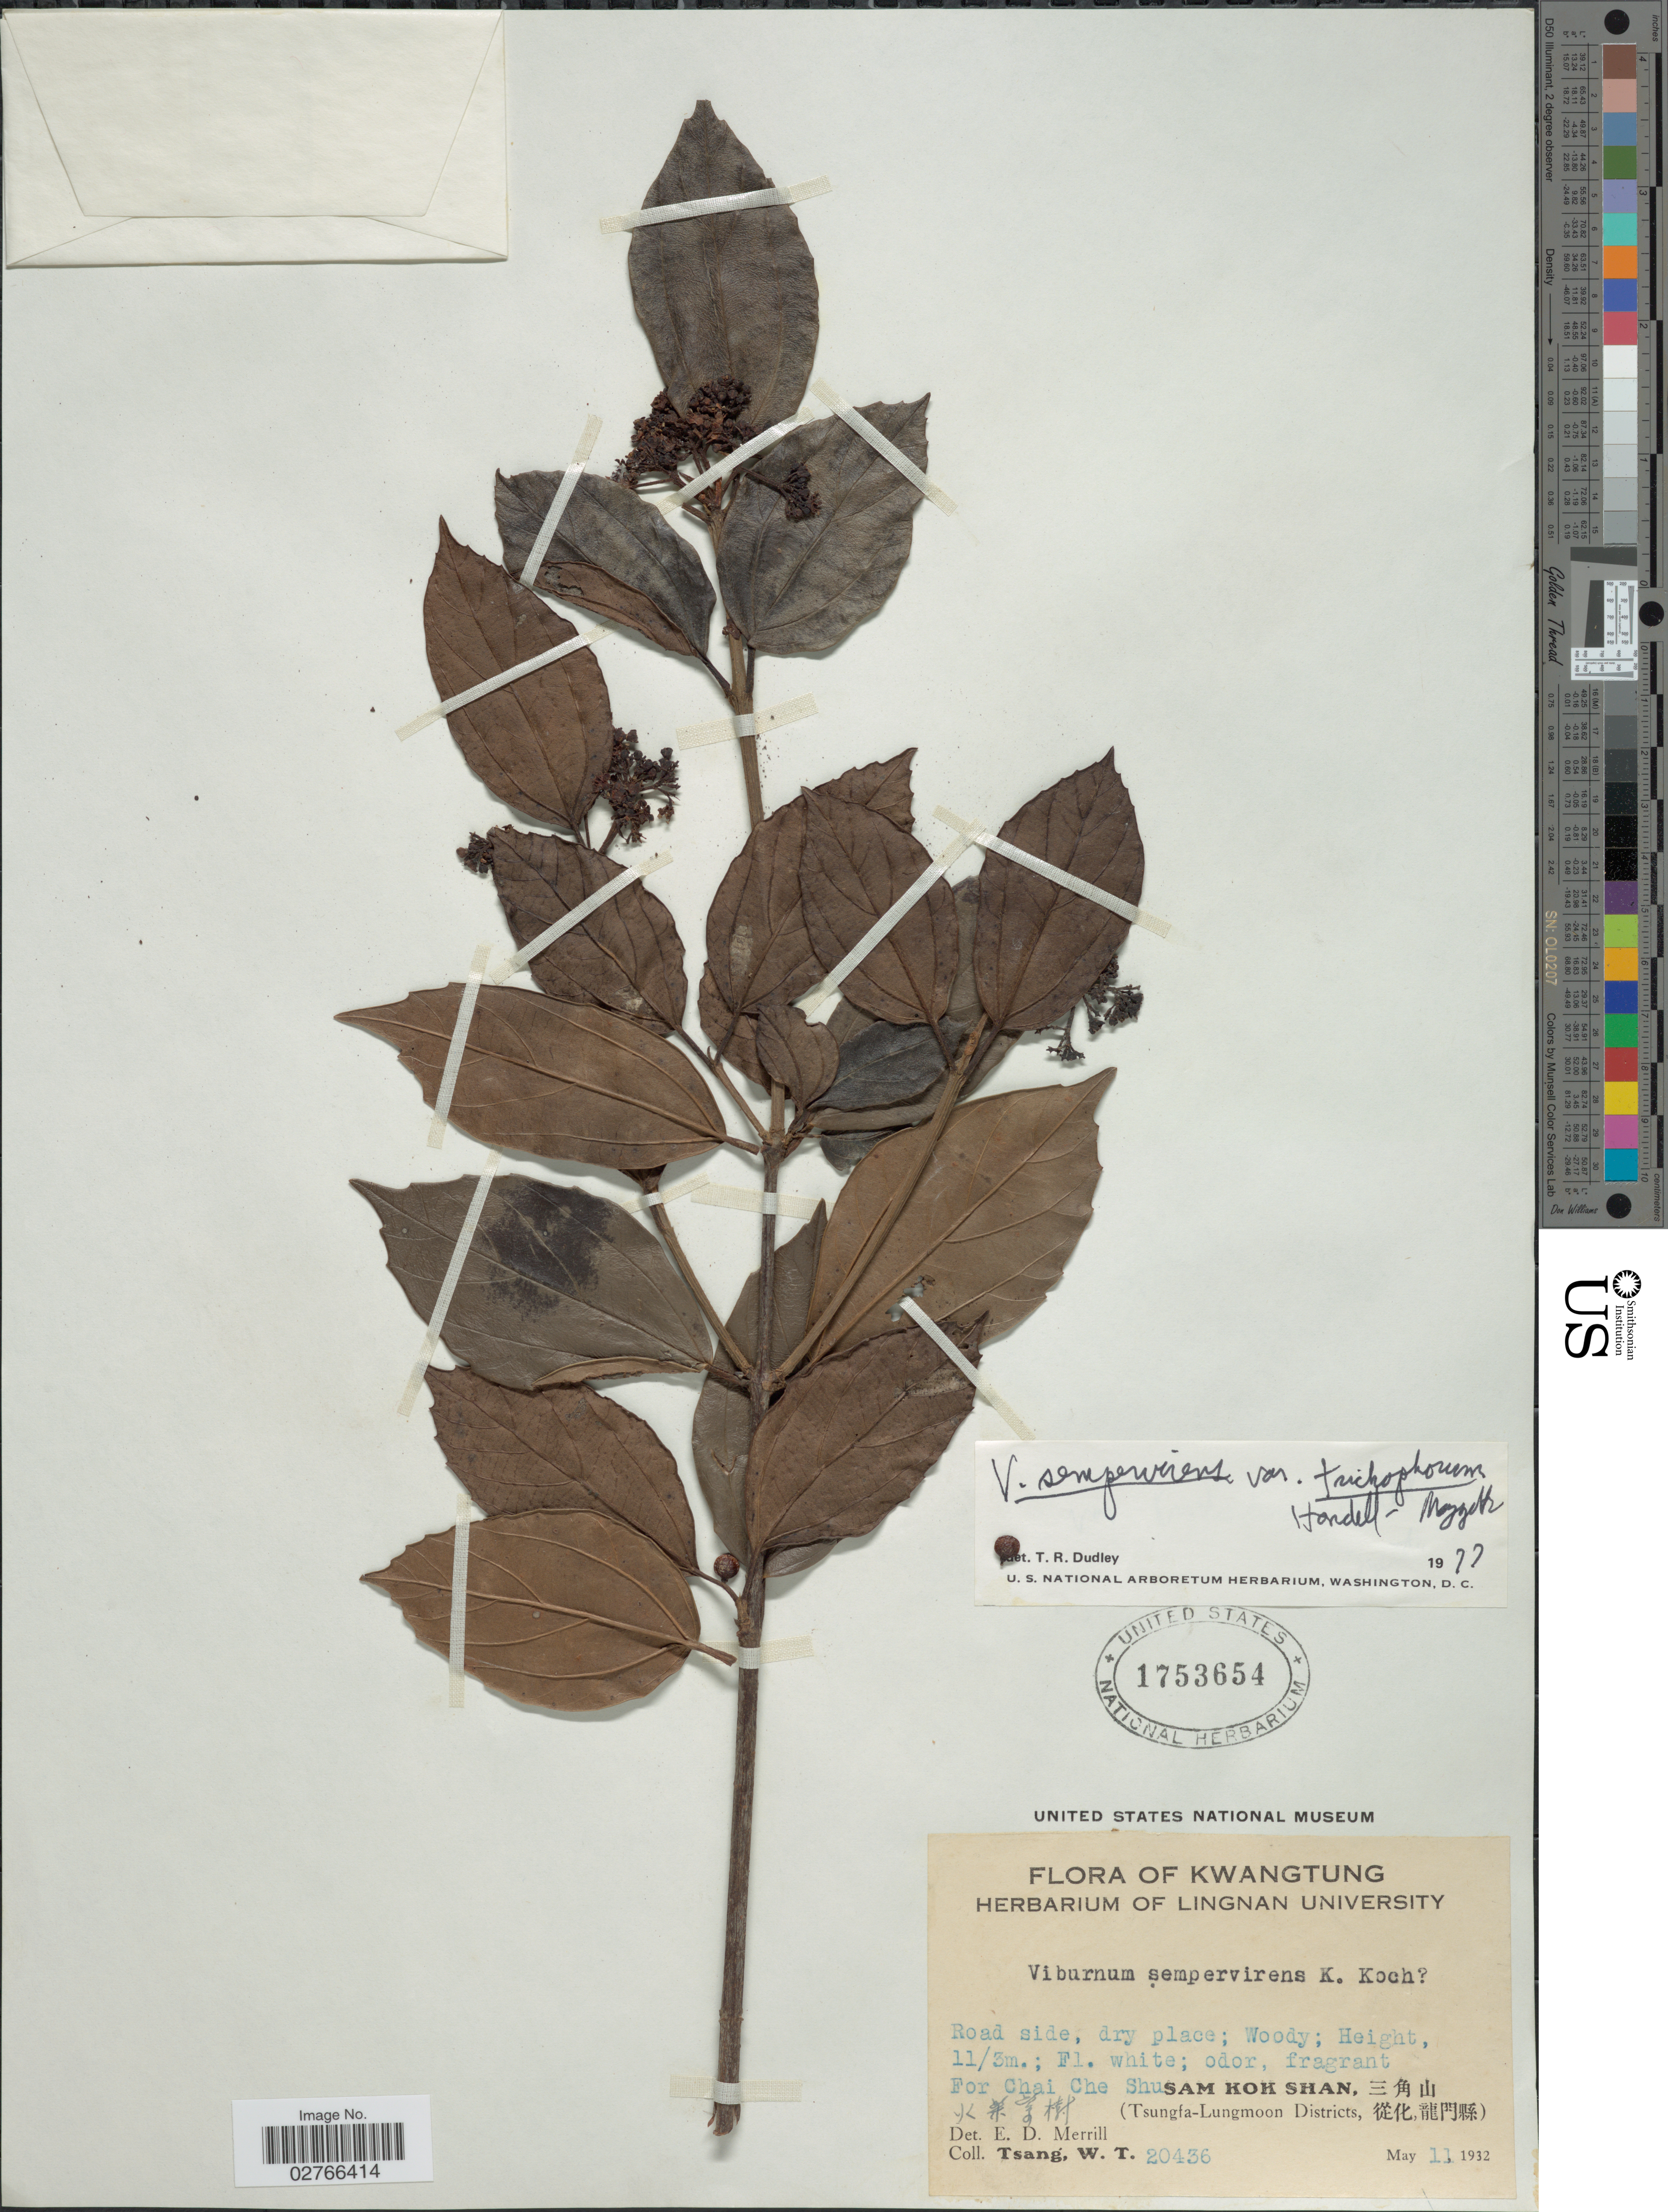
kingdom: Plantae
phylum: Tracheophyta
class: Magnoliopsida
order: Dipsacales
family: Viburnaceae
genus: Viburnum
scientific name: Viburnum sempervirens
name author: K. Koch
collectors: W. T. Tsang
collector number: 20436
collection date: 1932-05-11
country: China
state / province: Guangdong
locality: Kwangtung, For Chai Che Shu, Sam Kok Shan, X, (Tsungfa-Lungmoon Districts, X)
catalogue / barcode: US 1753654